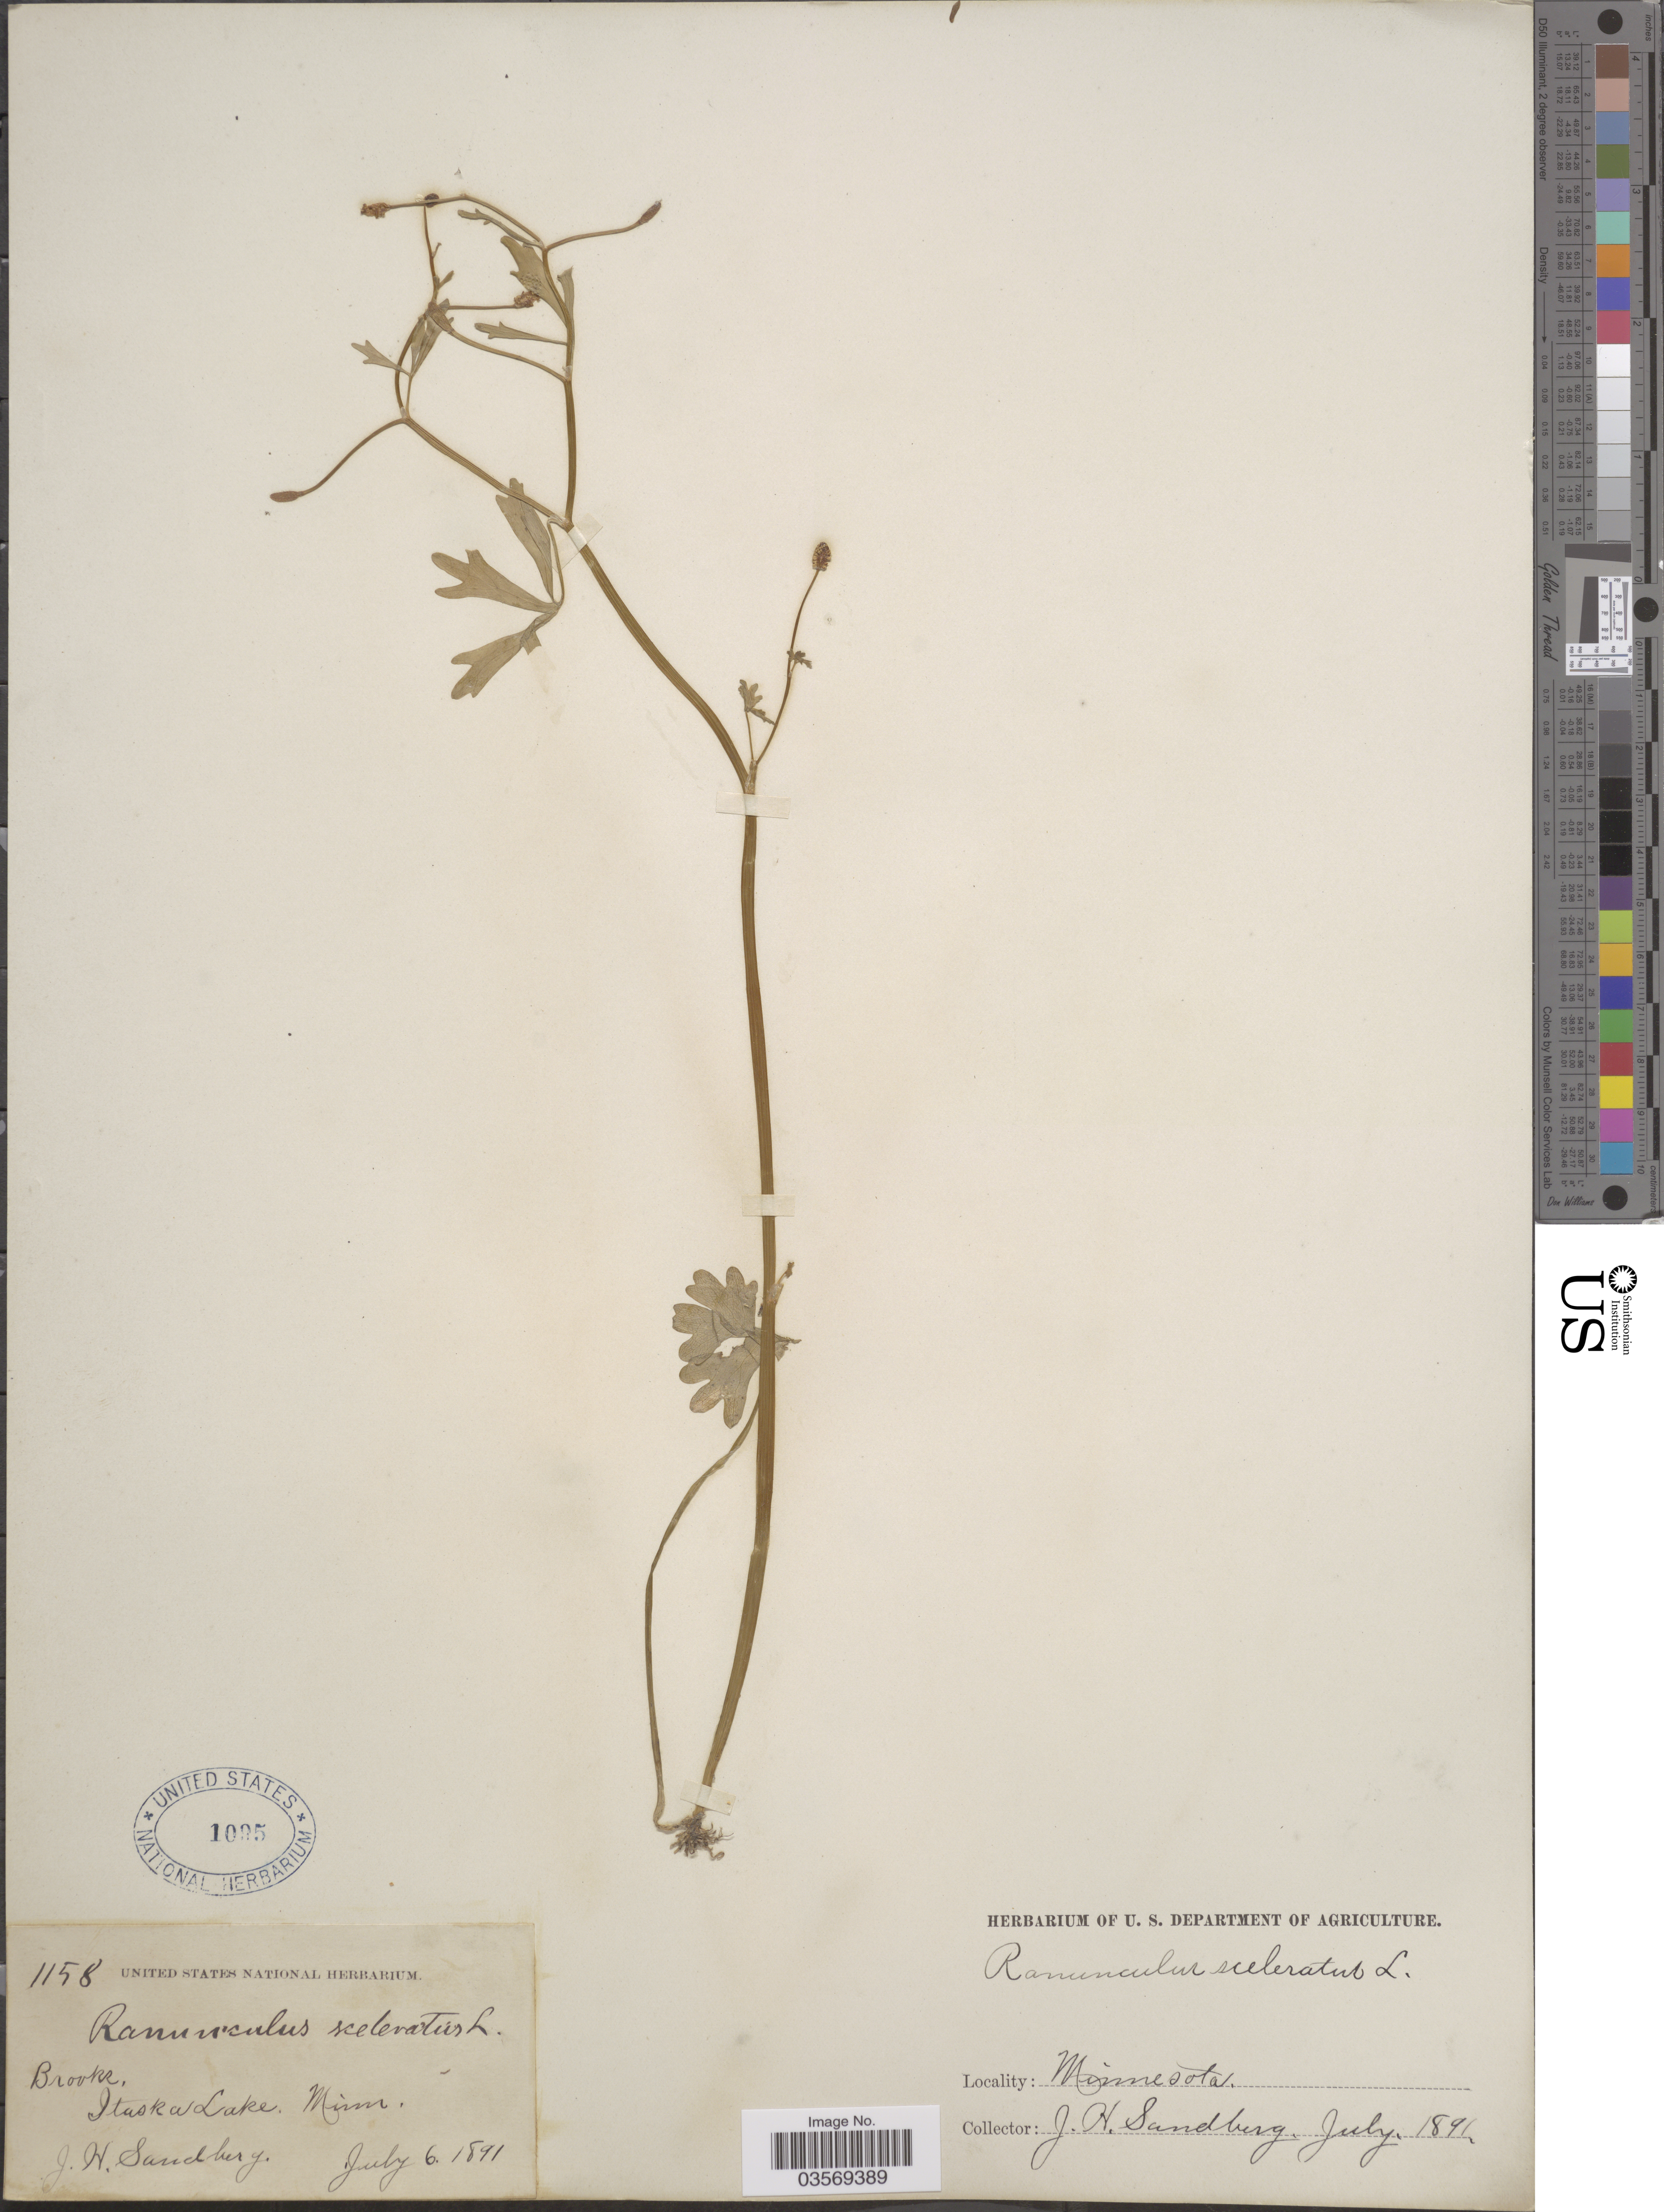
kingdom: Plantae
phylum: Tracheophyta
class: Magnoliopsida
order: Ranunculales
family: Ranunculaceae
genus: Ranunculus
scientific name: Ranunculus sceleratus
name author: L.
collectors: J. H. Sandberg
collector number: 1158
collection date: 1891-07-06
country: United States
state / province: Minnesota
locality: Brooks, Itaska Lake.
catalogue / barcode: US 1095